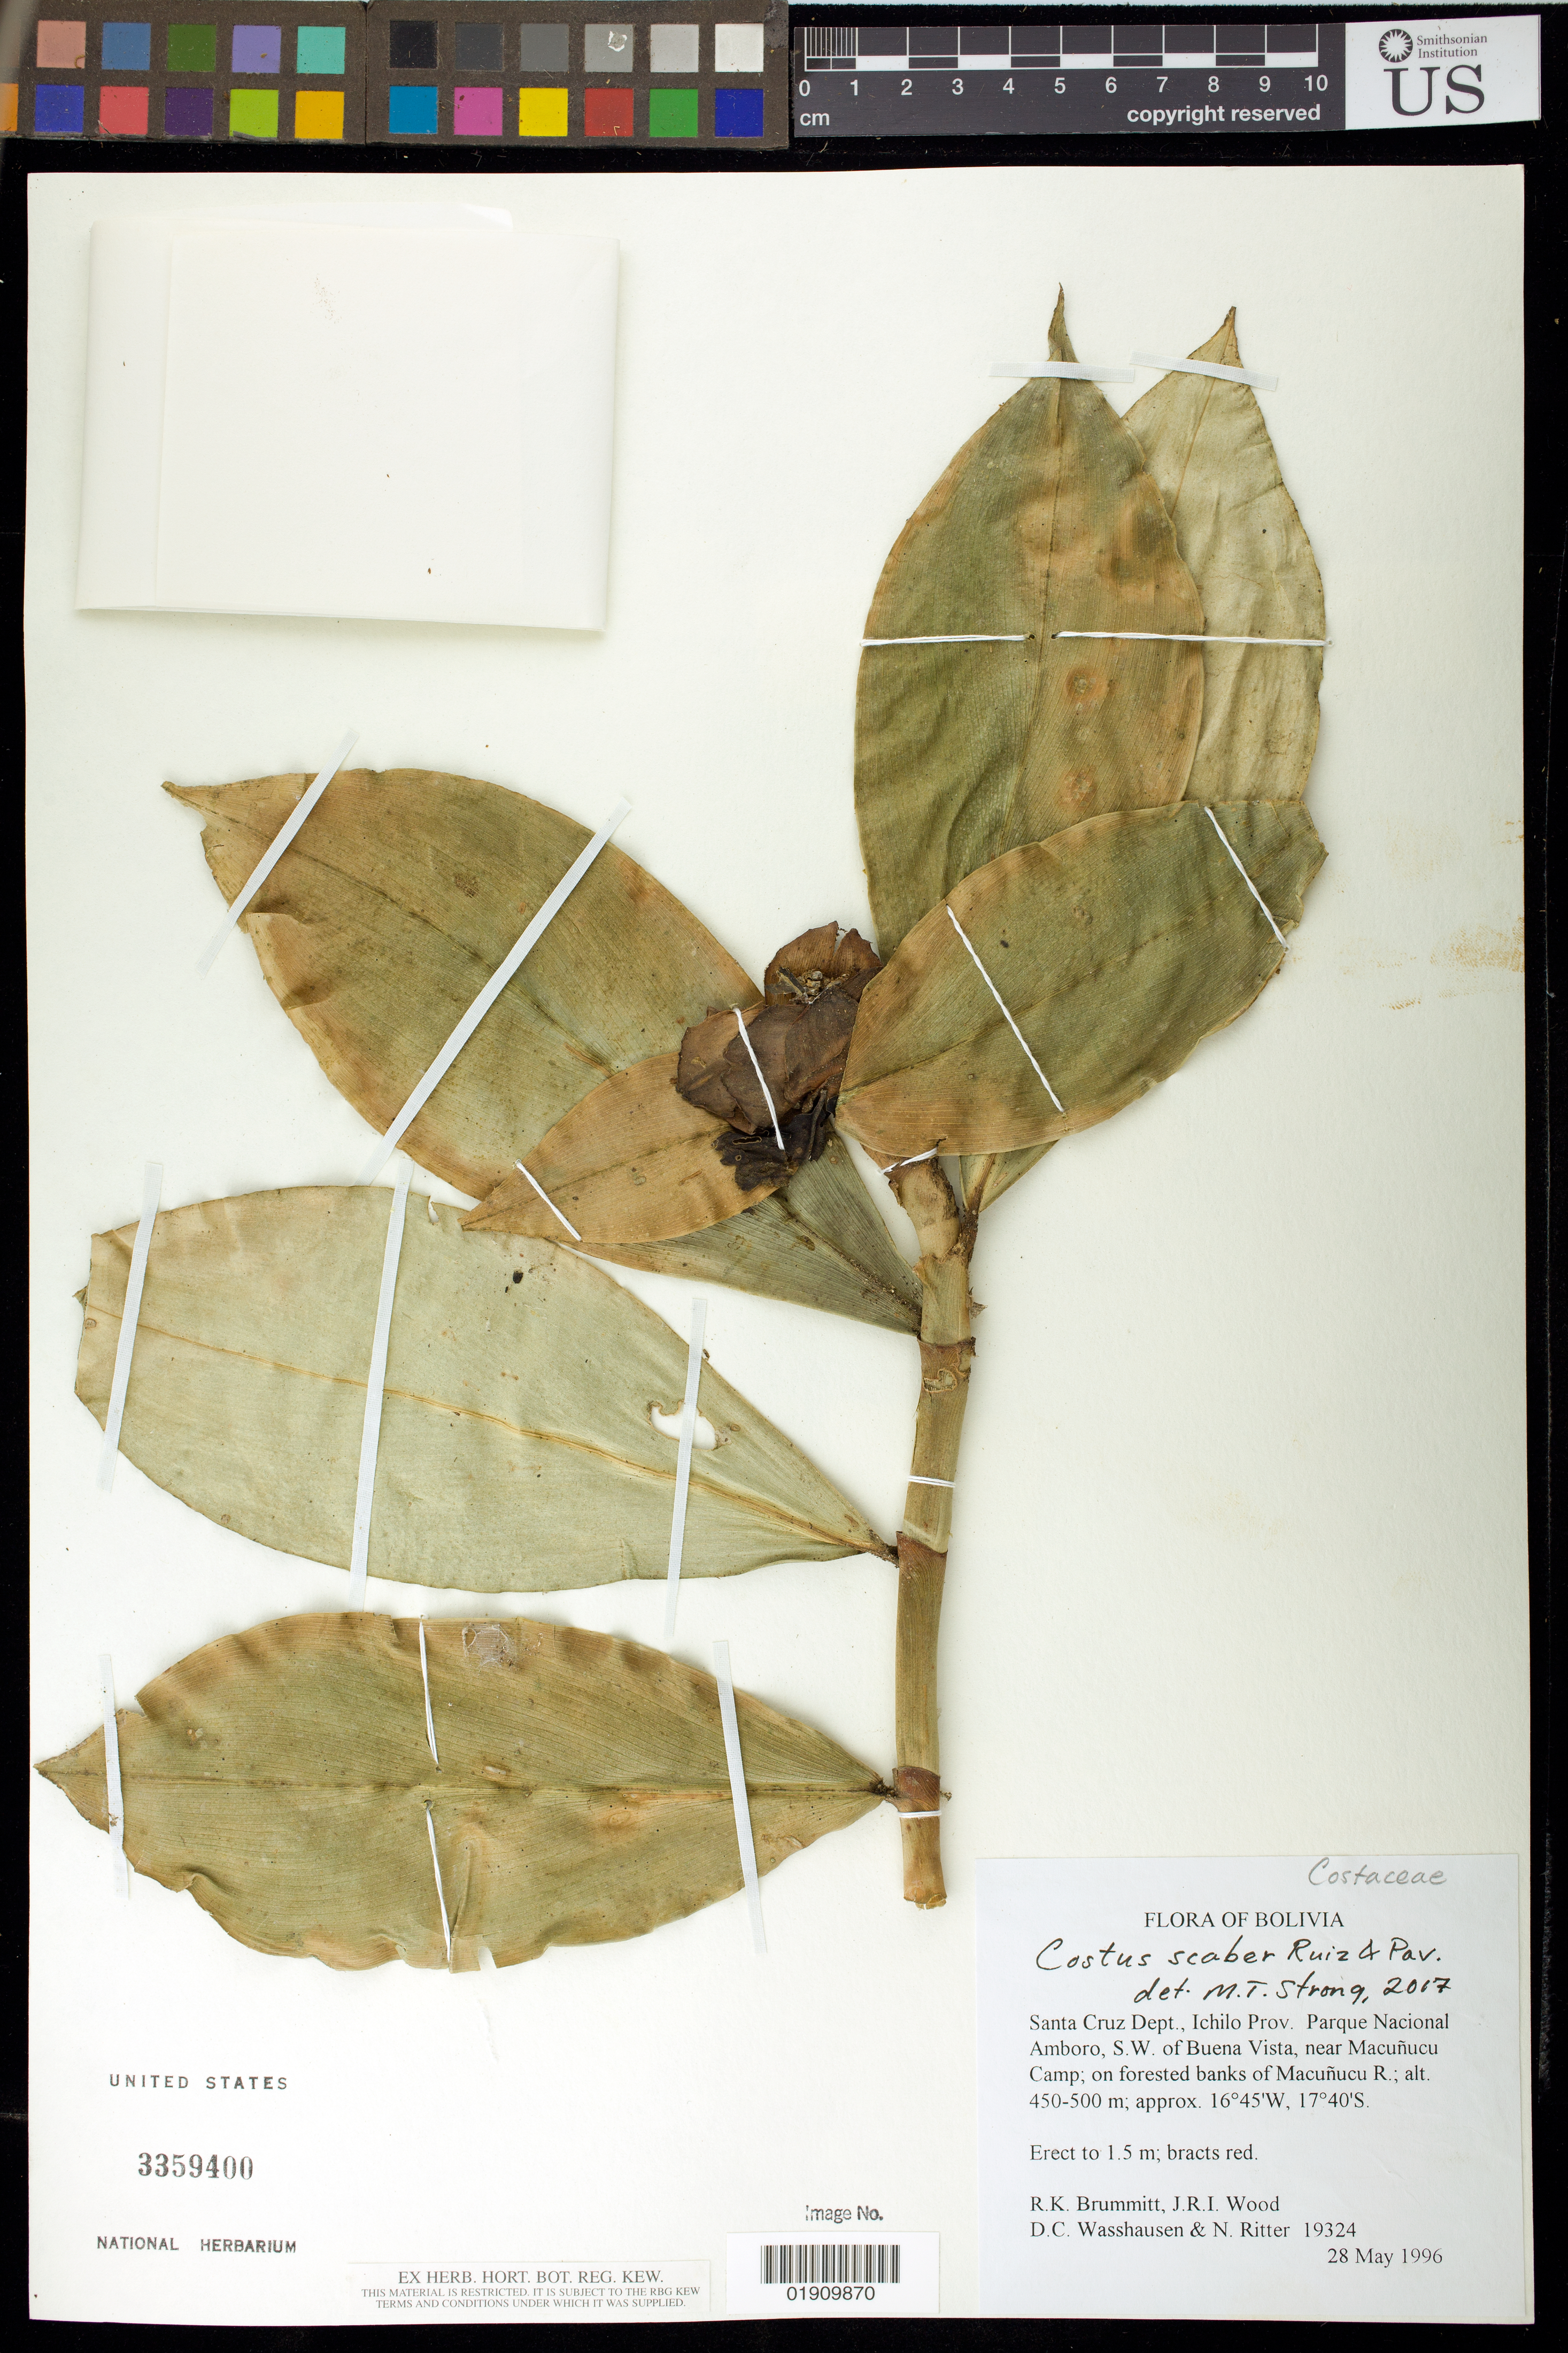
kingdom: Plantae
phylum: Tracheophyta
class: Liliopsida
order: Zingiberales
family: Costaceae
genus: Costus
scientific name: Costus scaber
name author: Ruiz & Pav.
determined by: Strong, Mark T., (BOT), Smithsonian Institution - National Museum of Natural History (UNITED STATES)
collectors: R. K. Brummitt, N. Ritter, D. C. Wasshausen & J. R. I. Wood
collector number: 19324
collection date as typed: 28 May 1996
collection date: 1996-05-28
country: Bolivia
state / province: Santa Cruz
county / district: Ichilo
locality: Santa Cruz Dept., Ichilo Prov. Parque Nacional Amboro, S.W. of Buena Vista, near Manunucu Camp, on forested banks of Macunucu R.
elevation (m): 450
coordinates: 17°40'S, 16°45'W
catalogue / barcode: US 3359400